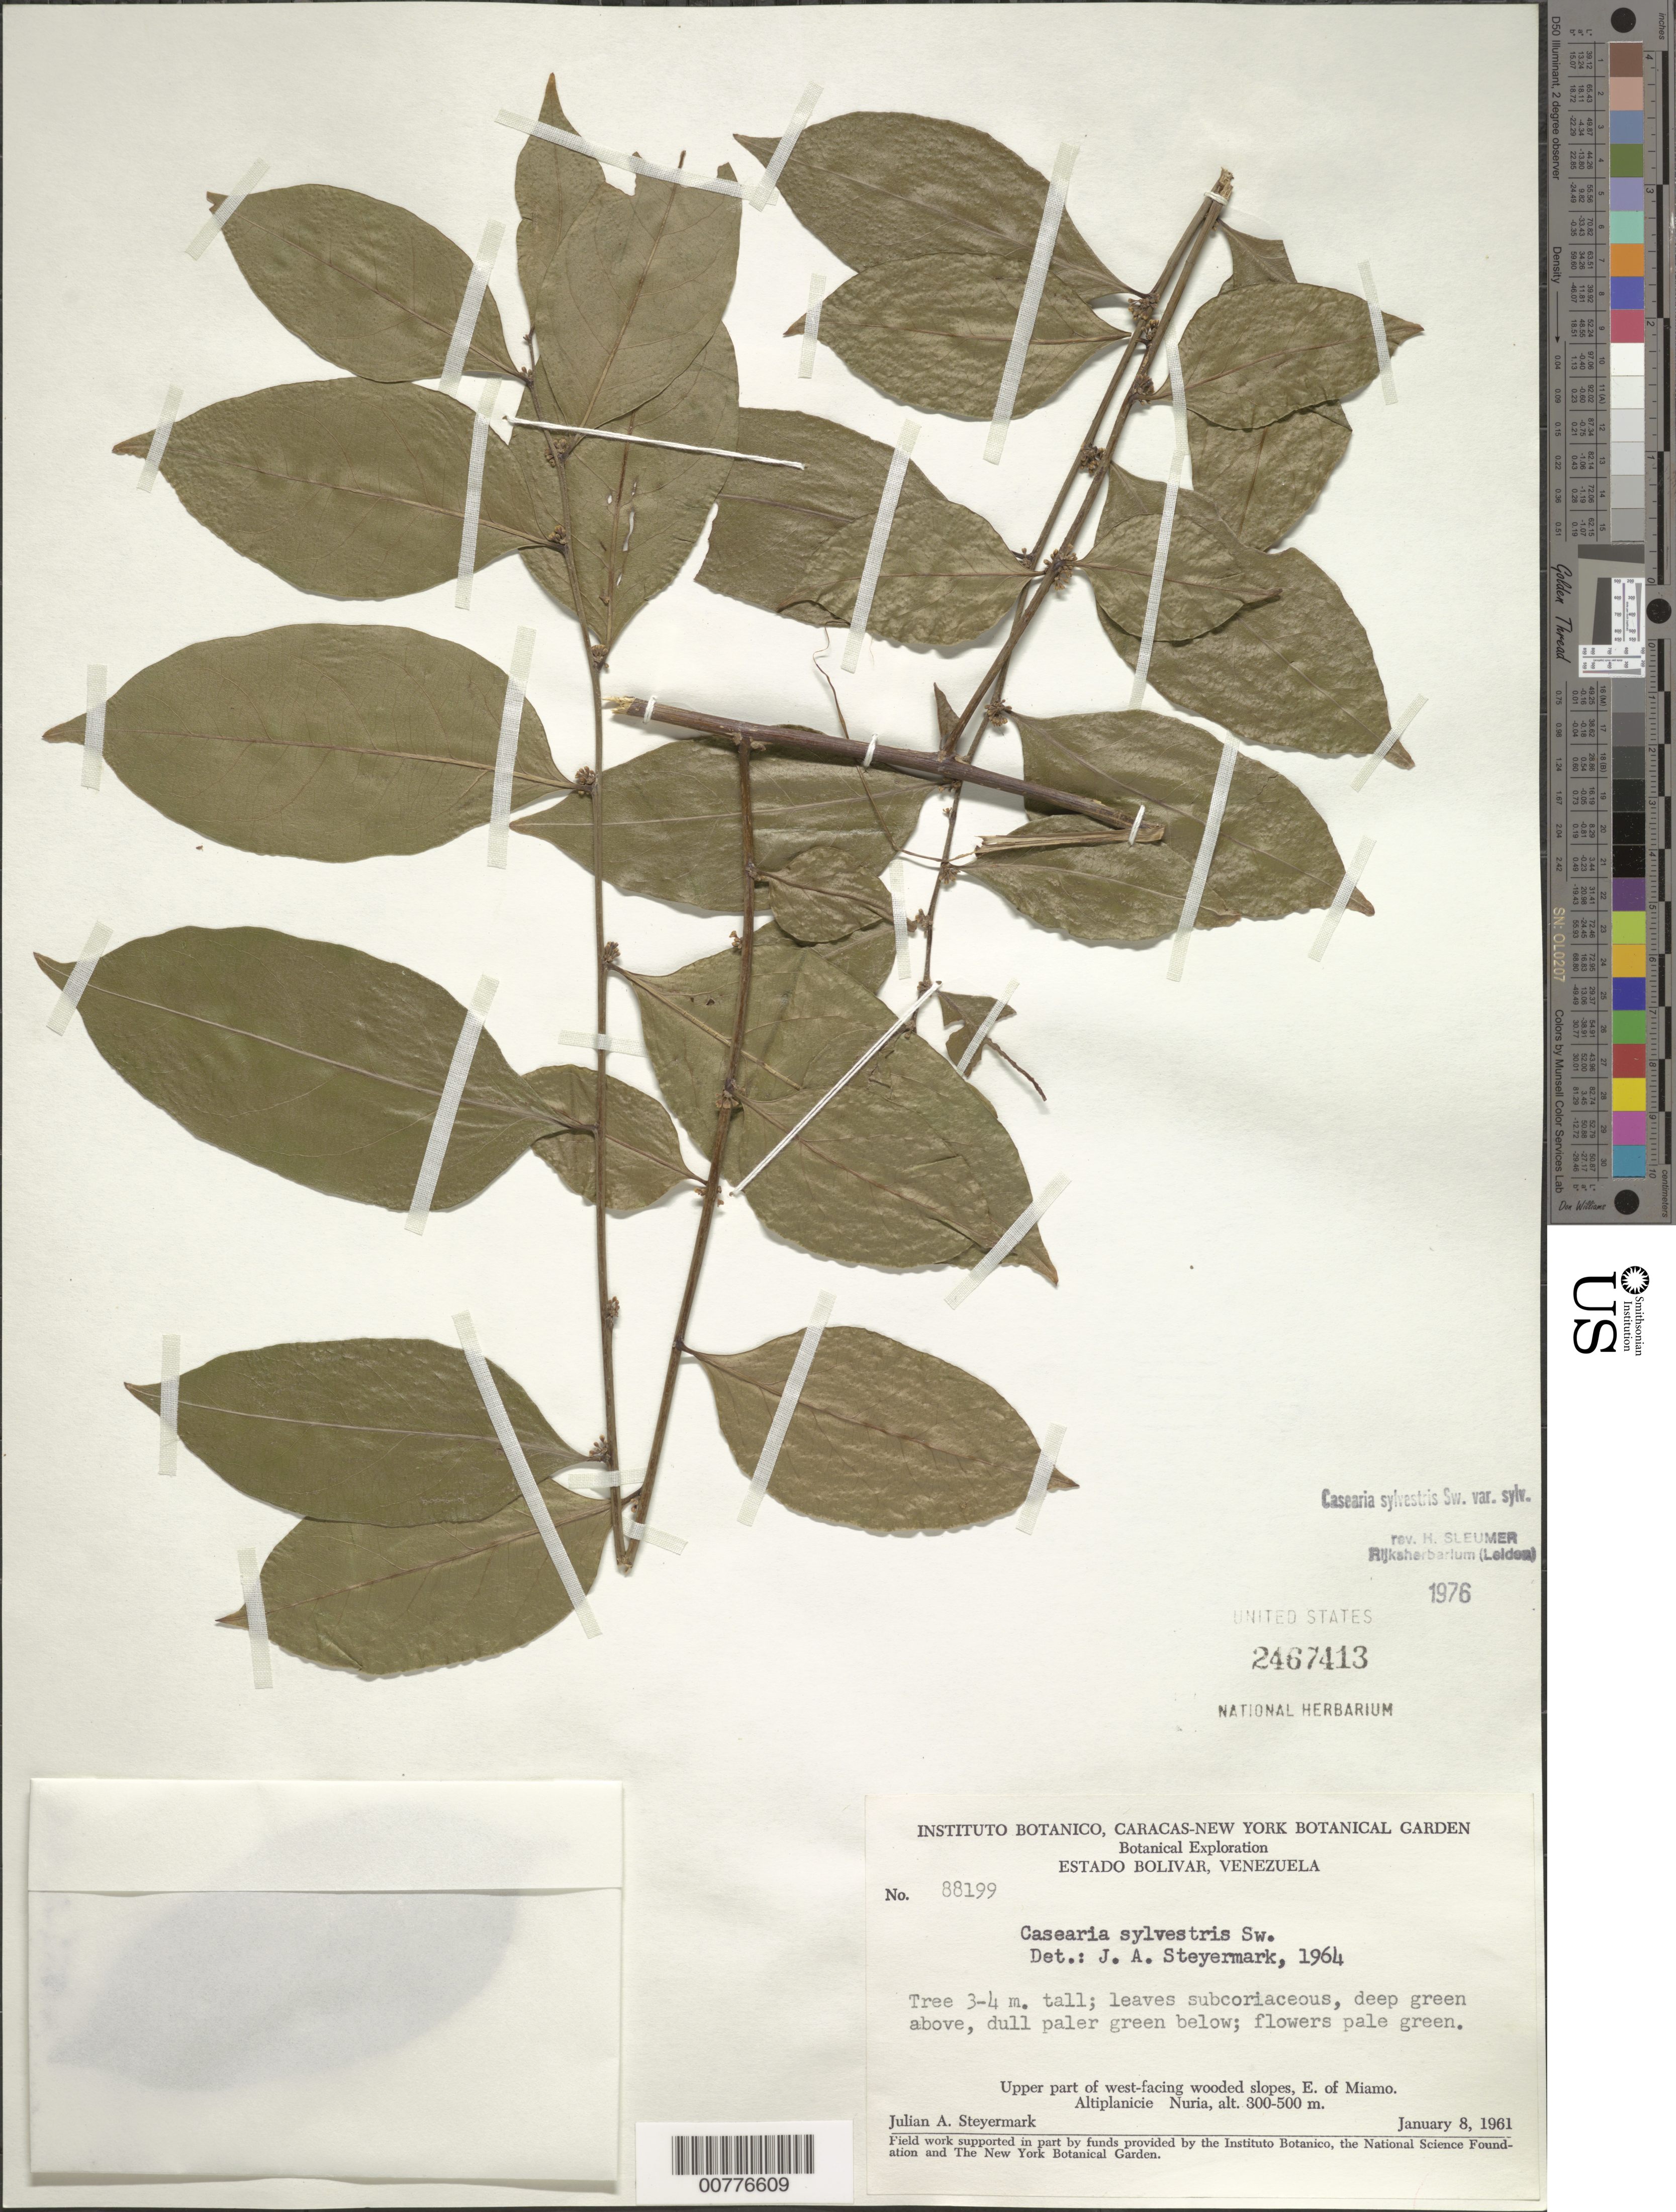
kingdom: Plantae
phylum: Tracheophyta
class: Magnoliopsida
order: Malpighiales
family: Salicaceae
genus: Casearia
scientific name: Casearia sylvestris var. sylvestris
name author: Sw.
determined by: Sleumer, H. O.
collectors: J. Steyermark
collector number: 88199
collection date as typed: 8-Jan-61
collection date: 1961-01-08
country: Venezuela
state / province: Bolívar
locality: Altiplanicie de Nuria, E of Miamo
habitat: Upper part of W-facing wooded slopes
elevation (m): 300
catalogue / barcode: US 2467413